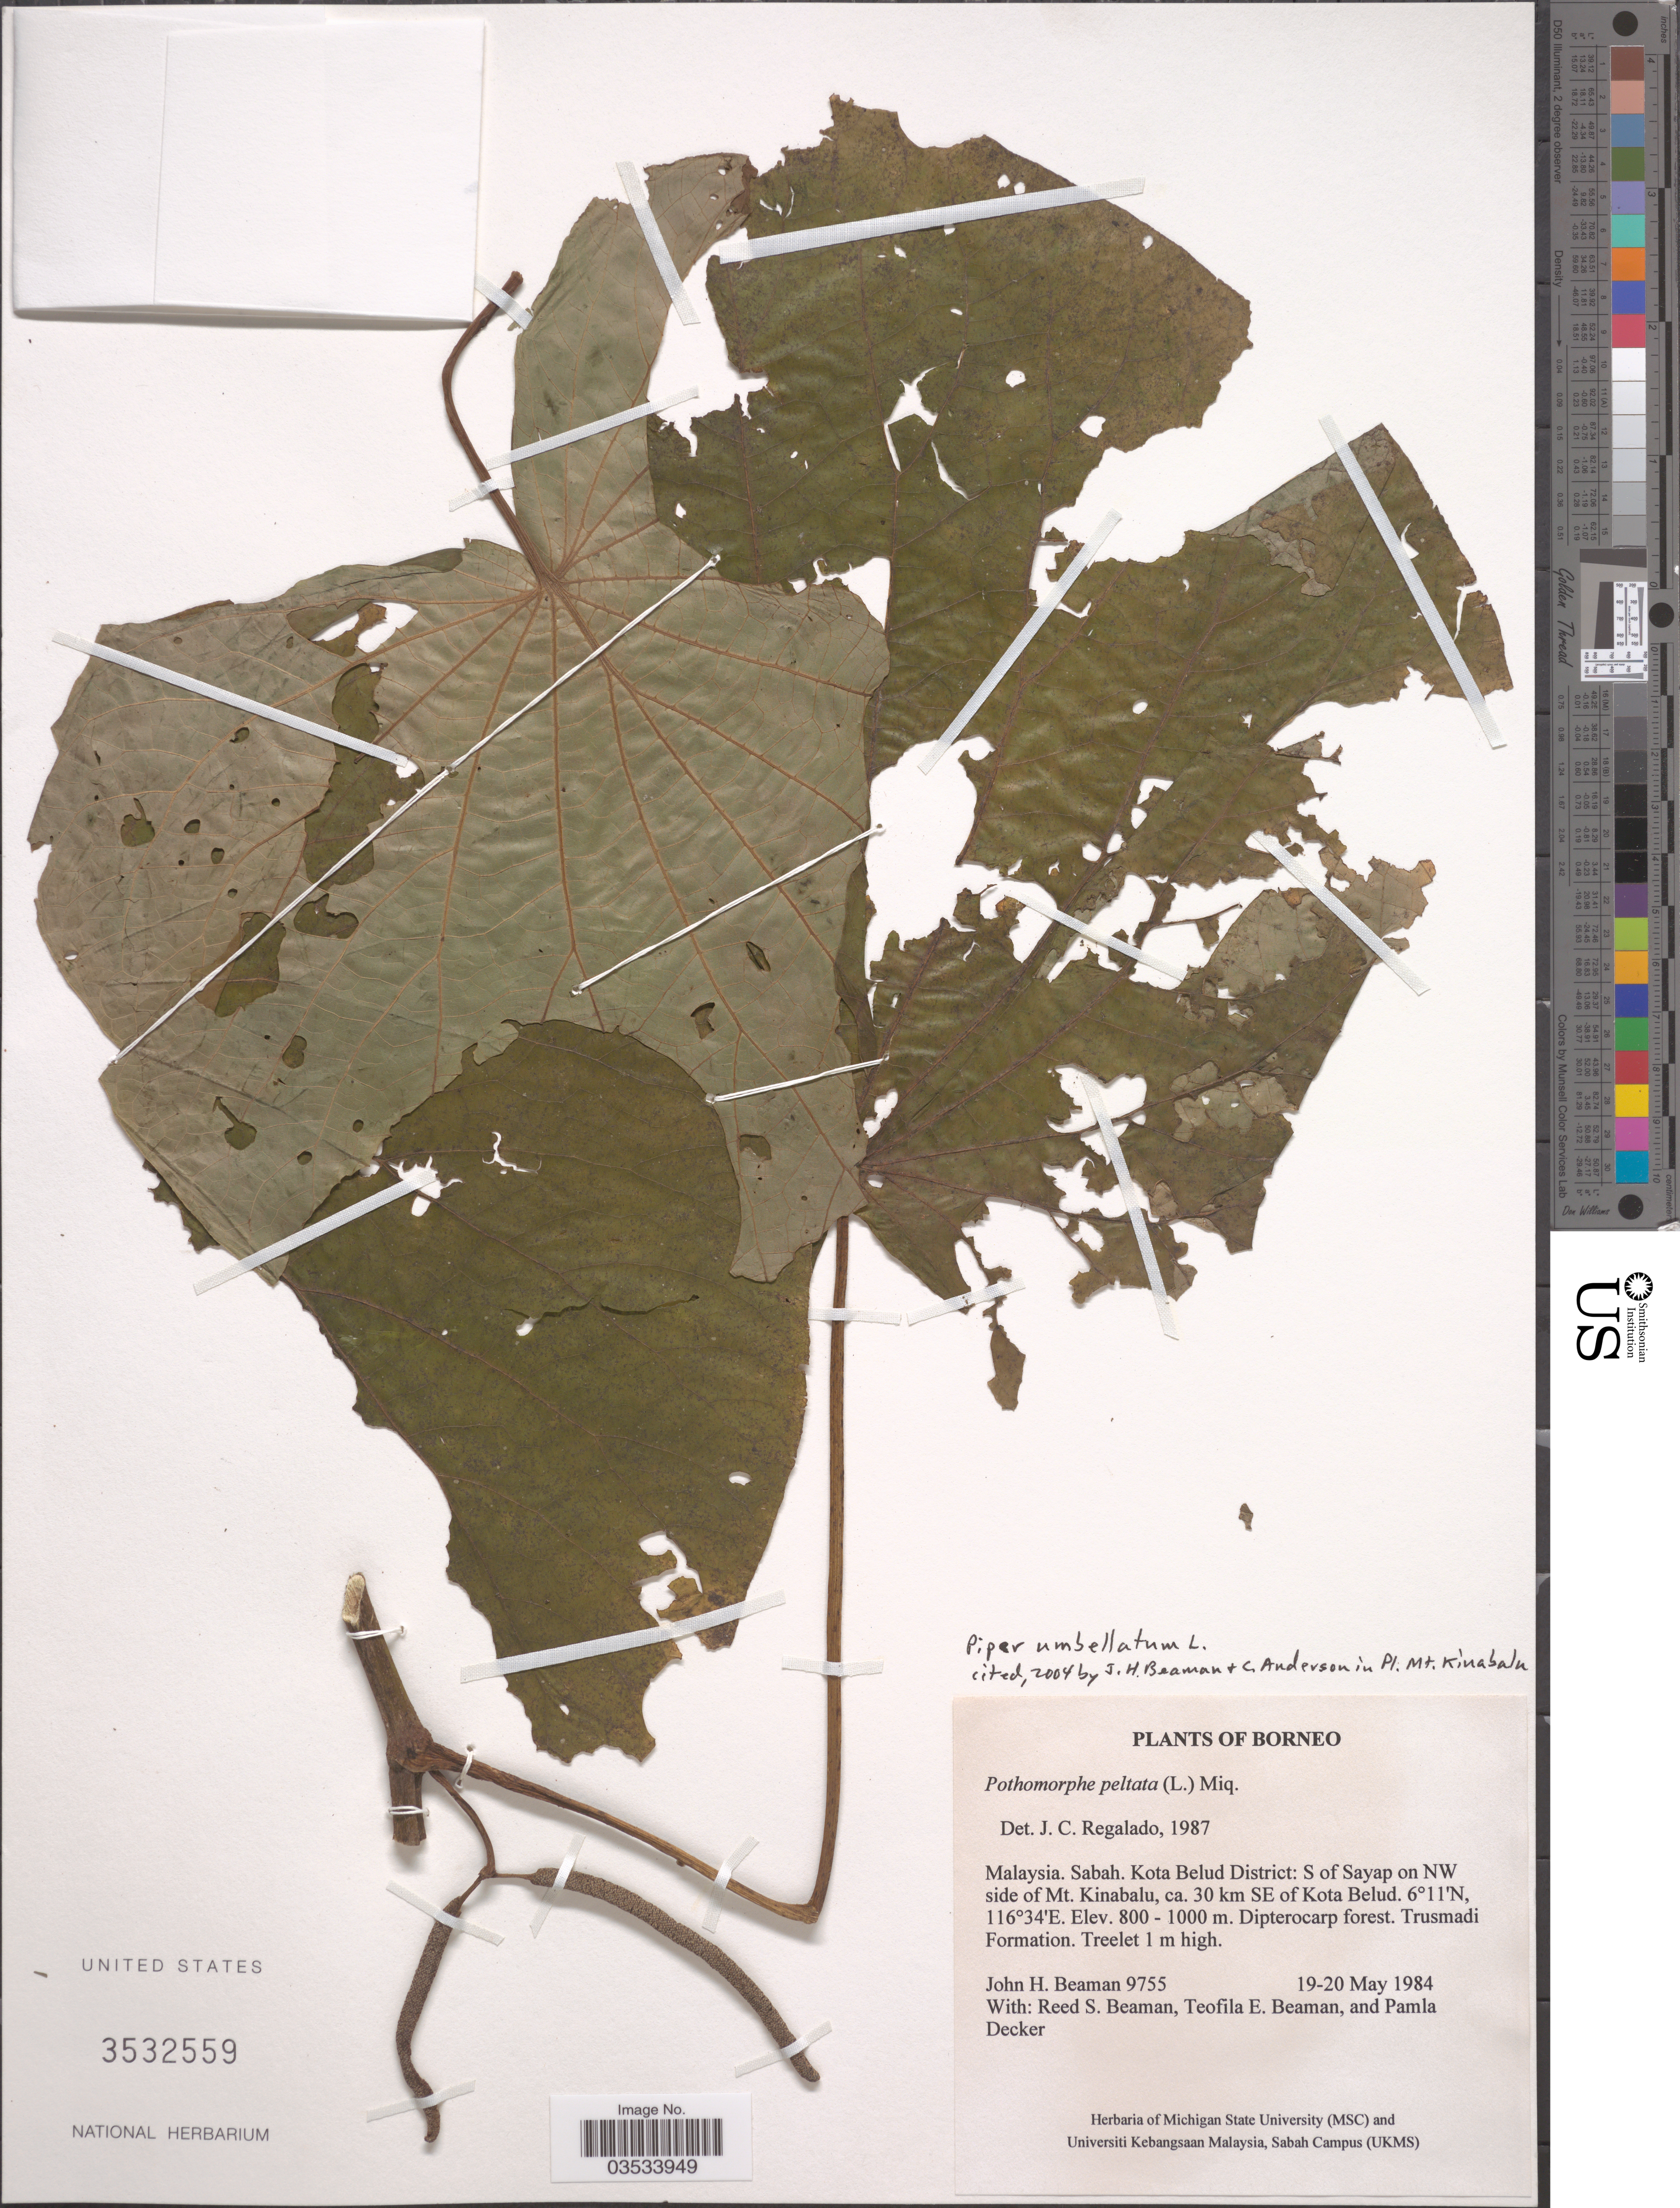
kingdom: Plantae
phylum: Tracheophyta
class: Magnoliopsida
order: Piperales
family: Piperaceae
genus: Piper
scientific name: Piper umbellatum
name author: L.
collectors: J. H. Beaman, R. S. Beaman, T. E. Beaman & P. Decker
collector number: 9755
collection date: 1984-05-19/1984-05-20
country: Malaysia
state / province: Sabah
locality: Borneo. Kota Belud District: S of Sayap on NW side of Mt. Kinabalu, ca. 30 km SE of Kota Belud.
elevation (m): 800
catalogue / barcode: US 3532559